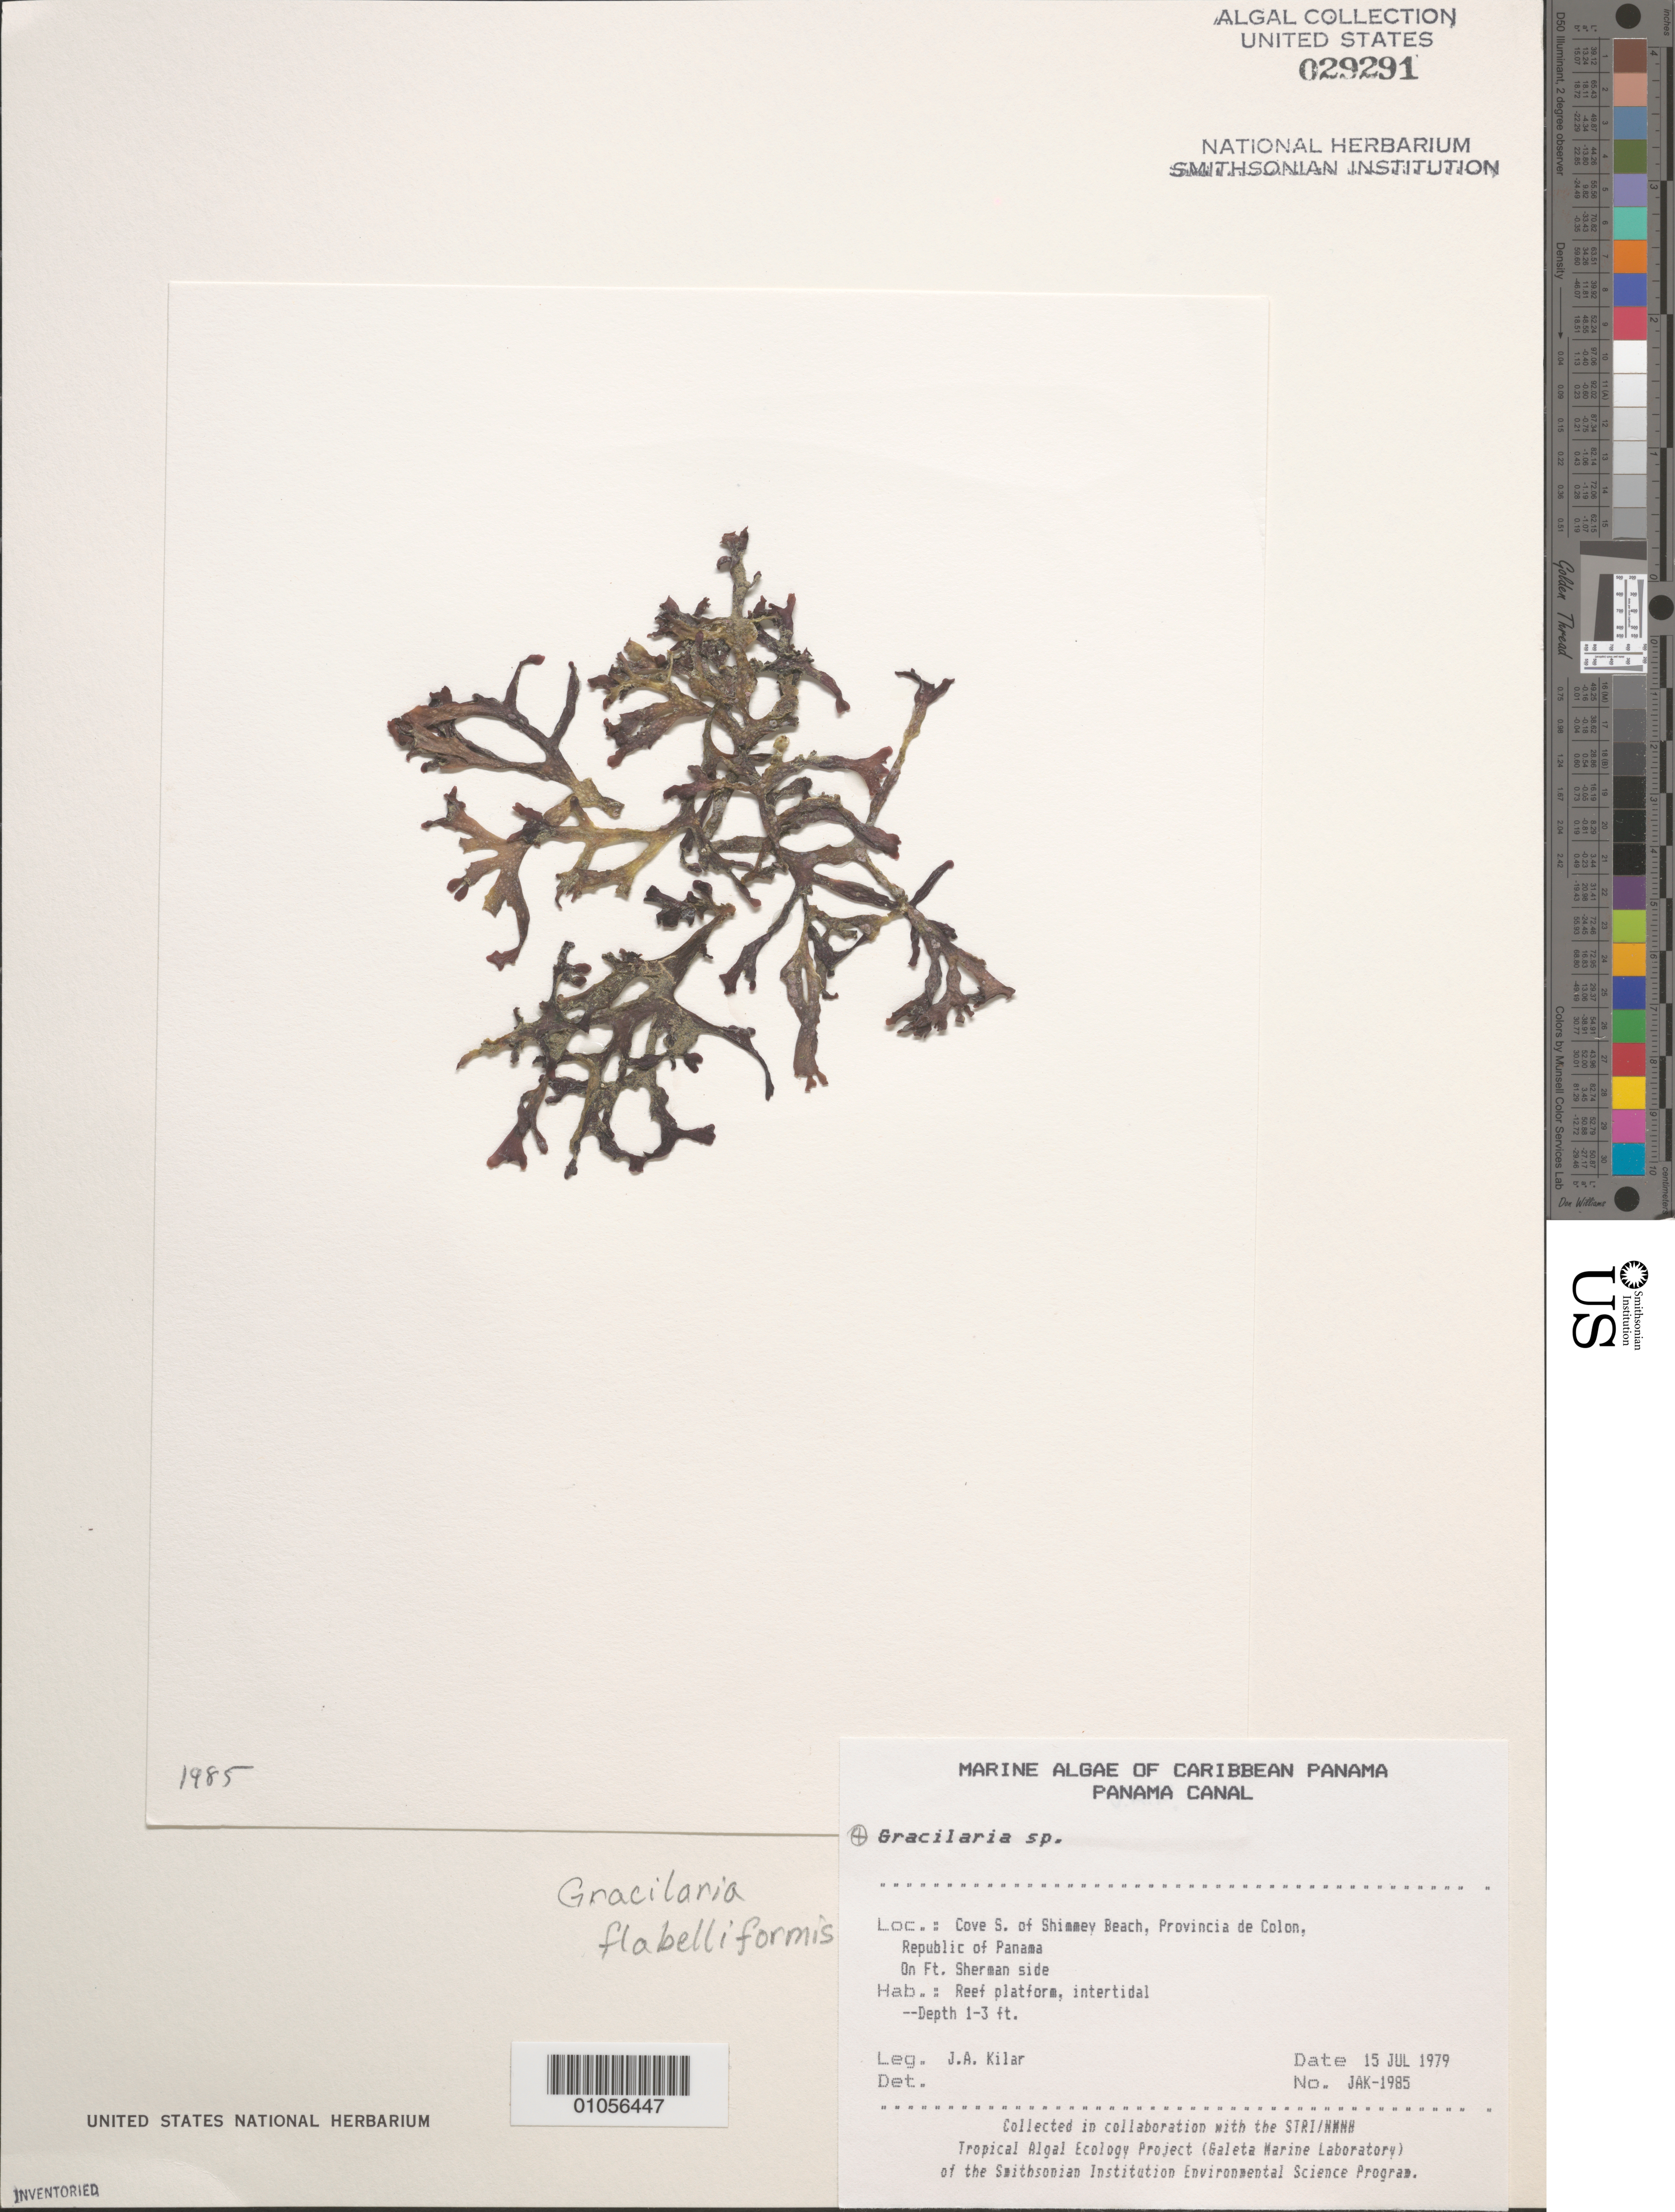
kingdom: Plantae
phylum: Rhodophyta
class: Florideophyceae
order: Gracilariales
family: Gracilariaceae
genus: Gracilaria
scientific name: Gracilaria flabelliformis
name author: (P. Crouan & H. Crouan) Fredericq & Gurgel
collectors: J. A. Kilar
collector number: JAK-1985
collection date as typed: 15 Jul 1979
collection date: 1979-07-15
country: Panama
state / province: Colón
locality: Fort Sherman side of cove, south of Shimmey Beach, Panama Canal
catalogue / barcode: US 29291